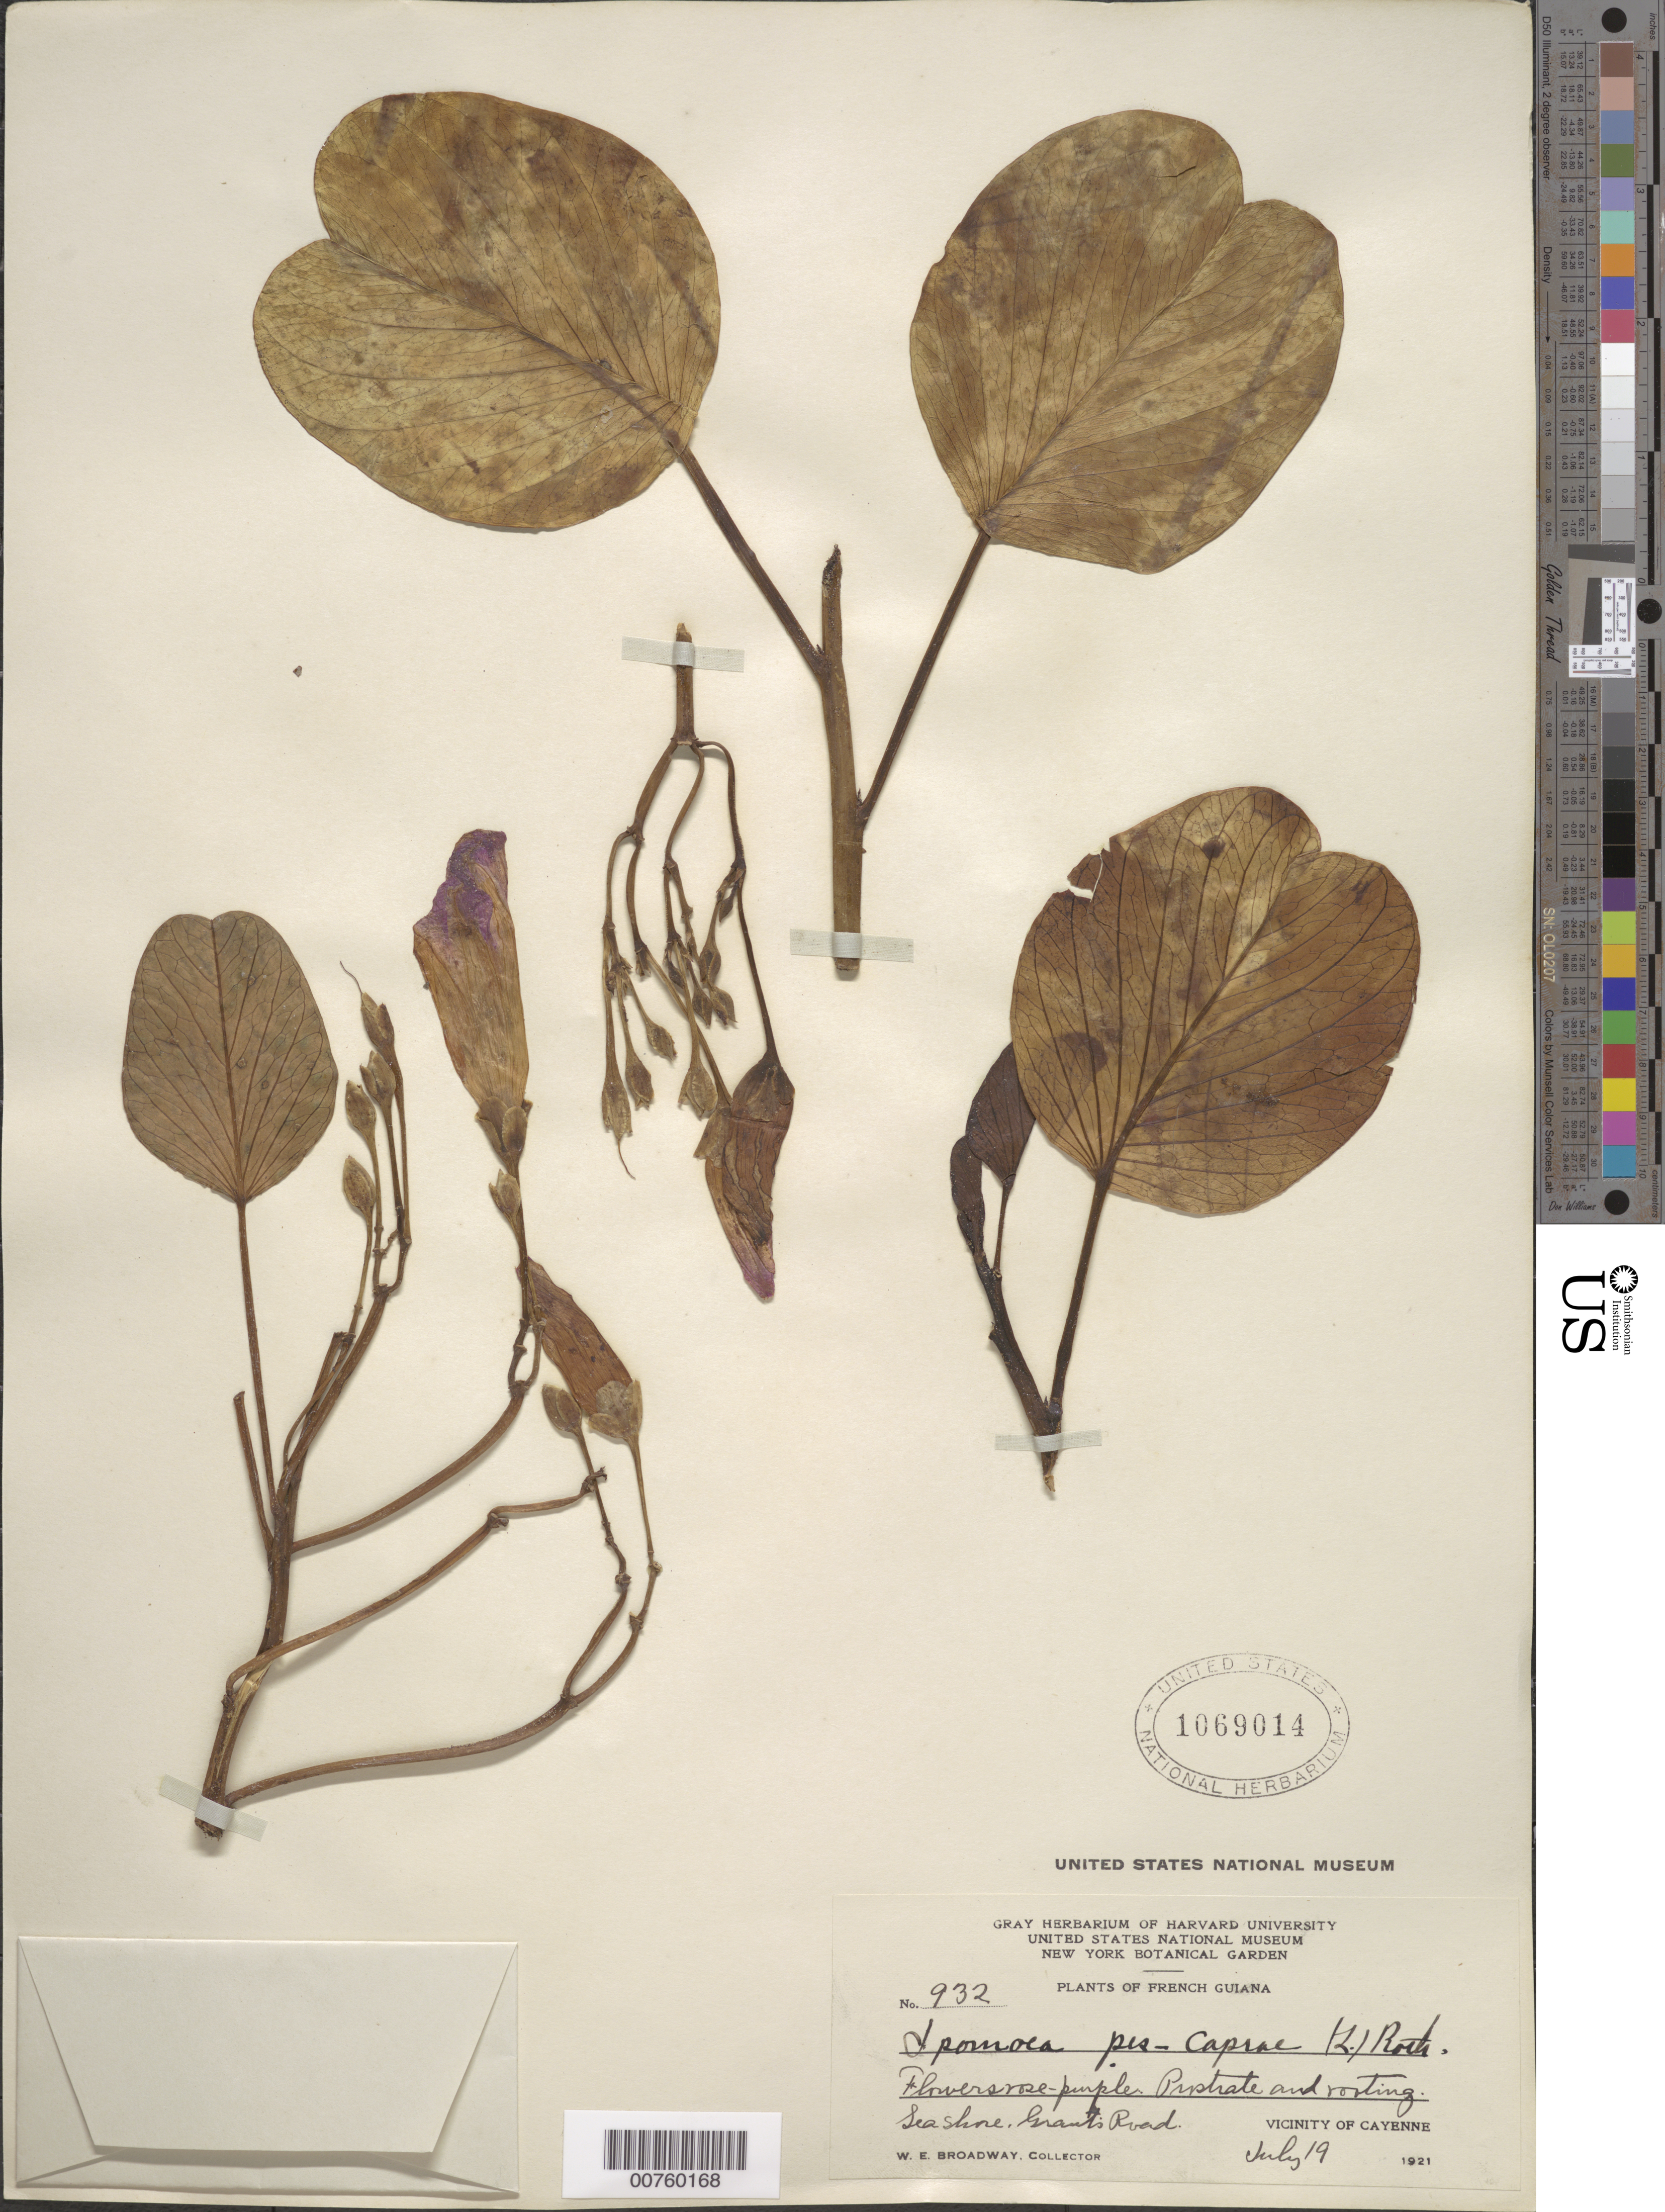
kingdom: Plantae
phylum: Tracheophyta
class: Magnoliopsida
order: Solanales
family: Convolvulaceae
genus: Ipomoea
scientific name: Ipomoea pes-caprae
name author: (L.) R. Br.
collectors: W. E. Broadway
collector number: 932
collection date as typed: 19-Jul-21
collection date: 1921-07-19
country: French Guiana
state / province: Cayenne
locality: Cayenne, Grant's Road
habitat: Seashore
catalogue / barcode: US 1069014